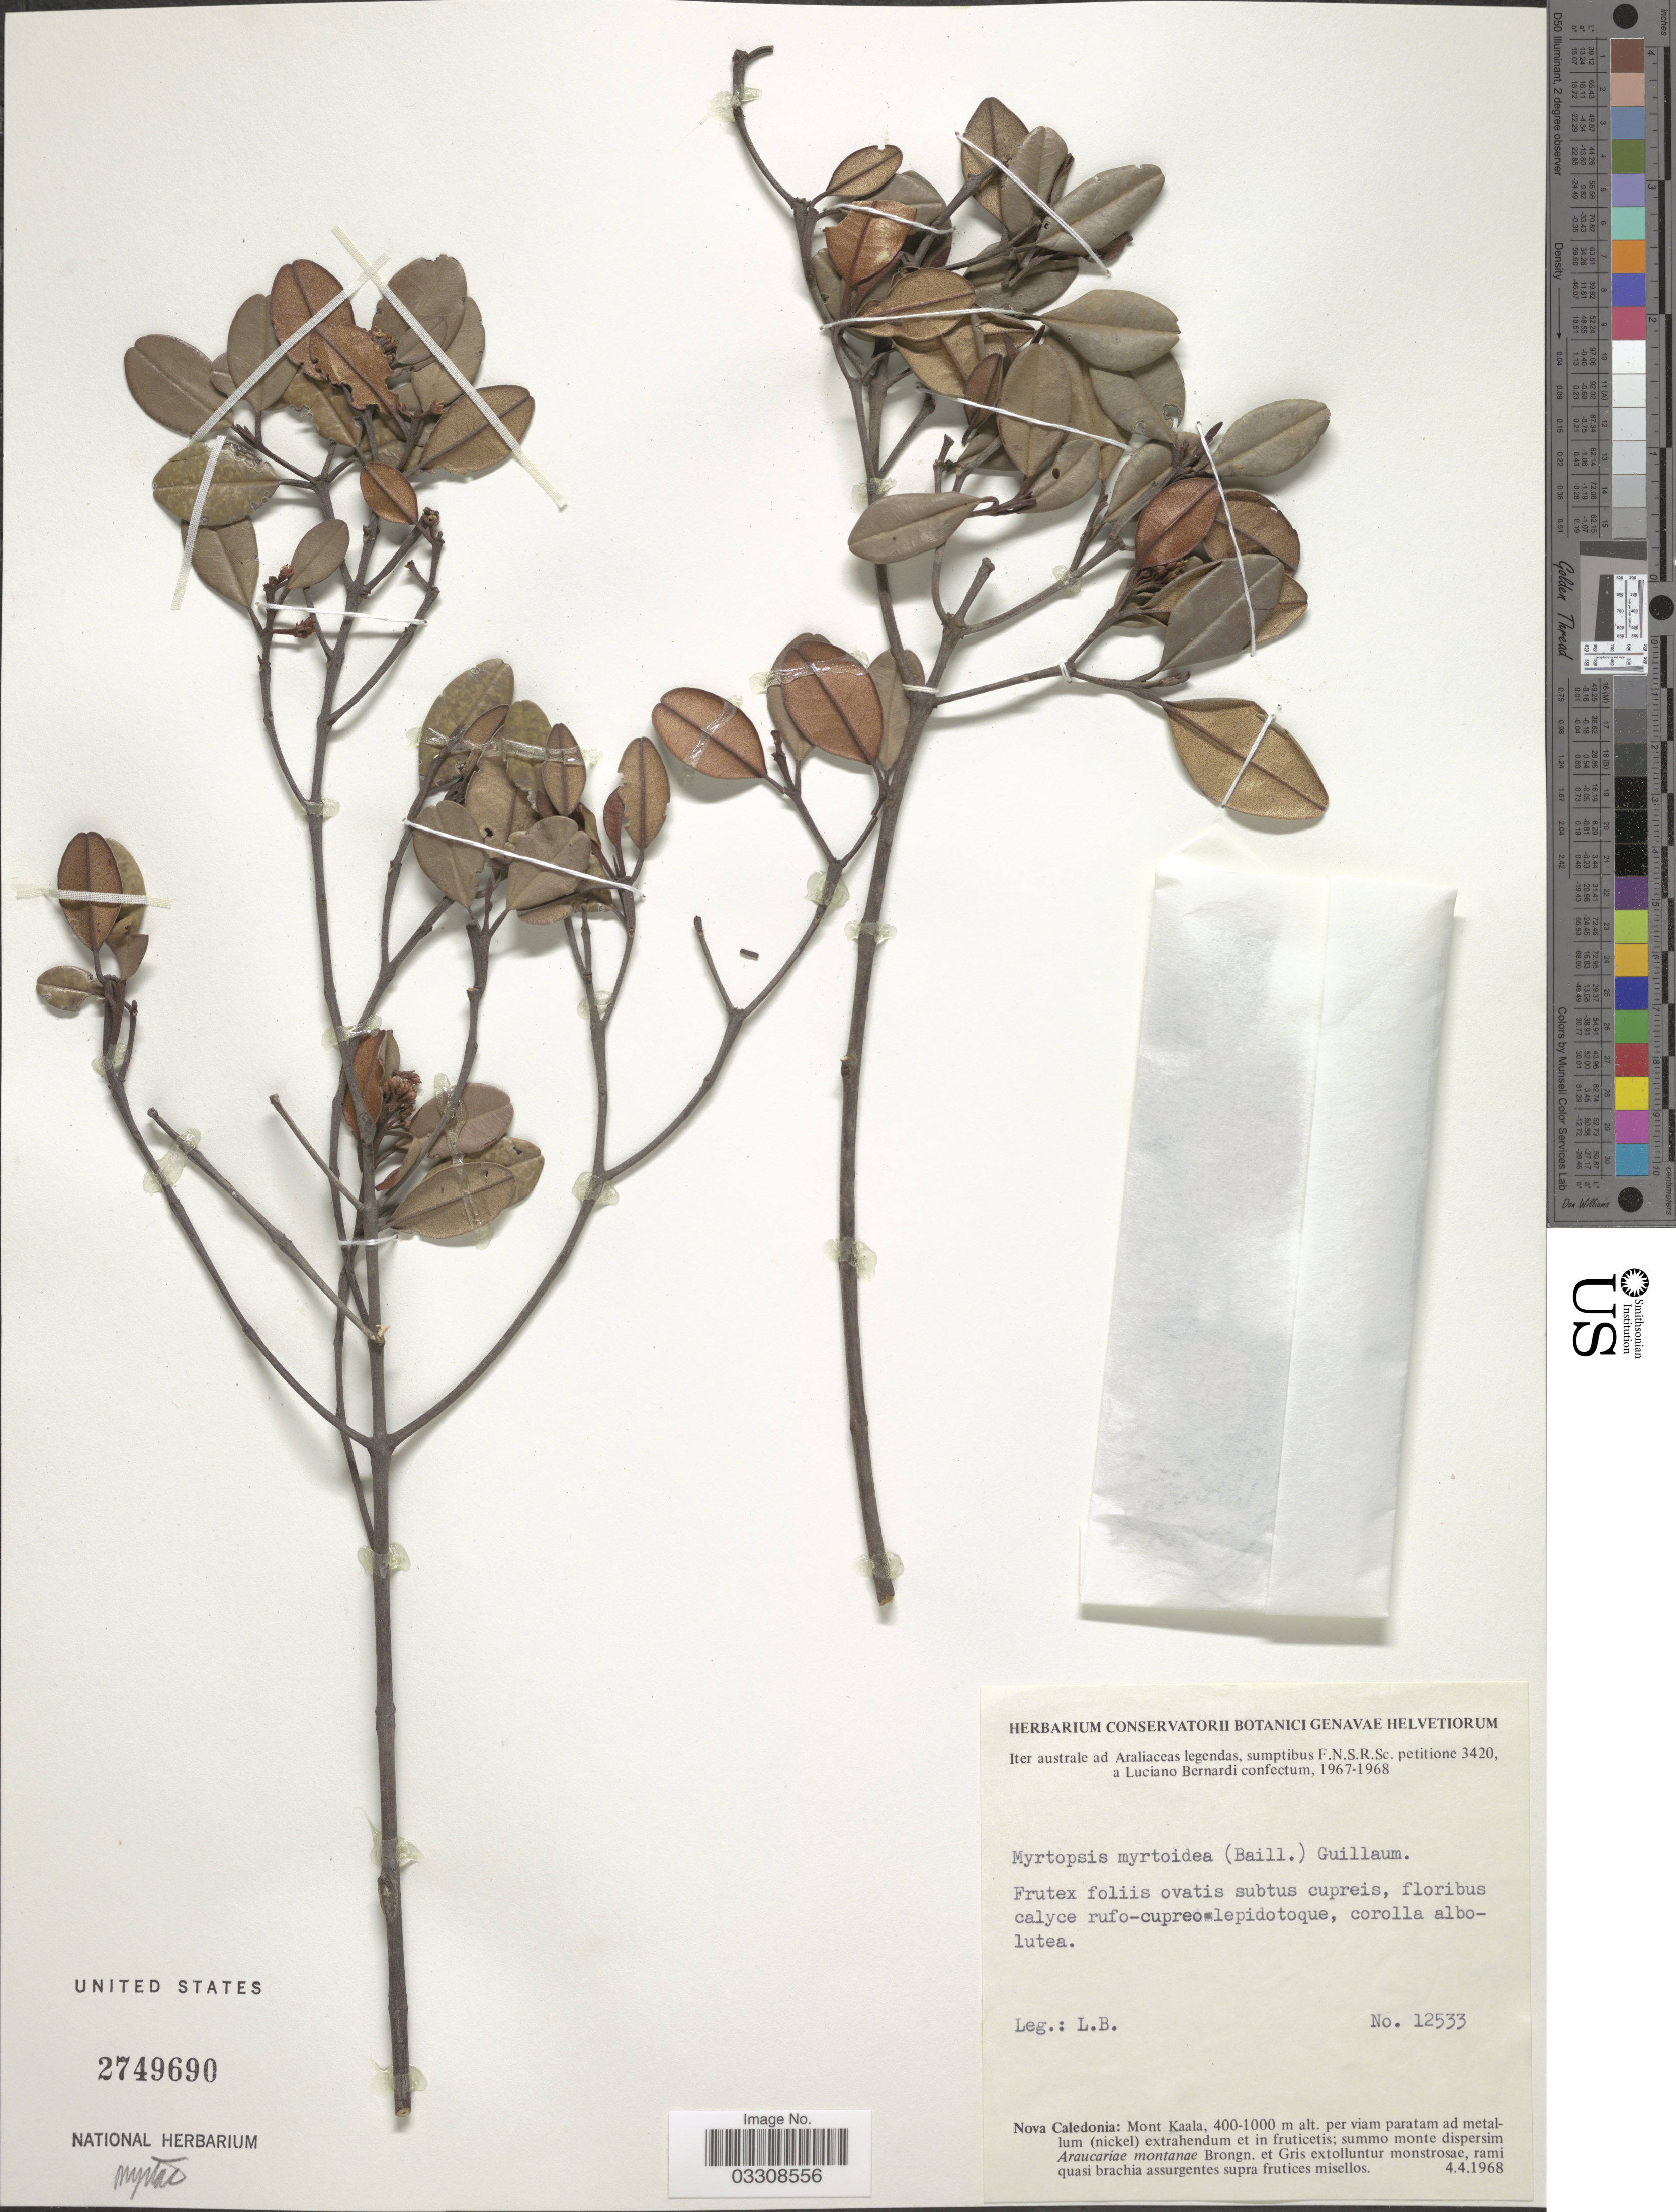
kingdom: Plantae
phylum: Tracheophyta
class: Magnoliopsida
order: Sapindales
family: Rutaceae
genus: Myrtopsis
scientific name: Myrtopsis myrtoidea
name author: (Baill.) Guillaumin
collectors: L. Bernardi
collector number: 12533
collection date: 1968-04-04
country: New Caledonia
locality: Nova Caledonia: Mont Kaala.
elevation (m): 400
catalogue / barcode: US 2749690